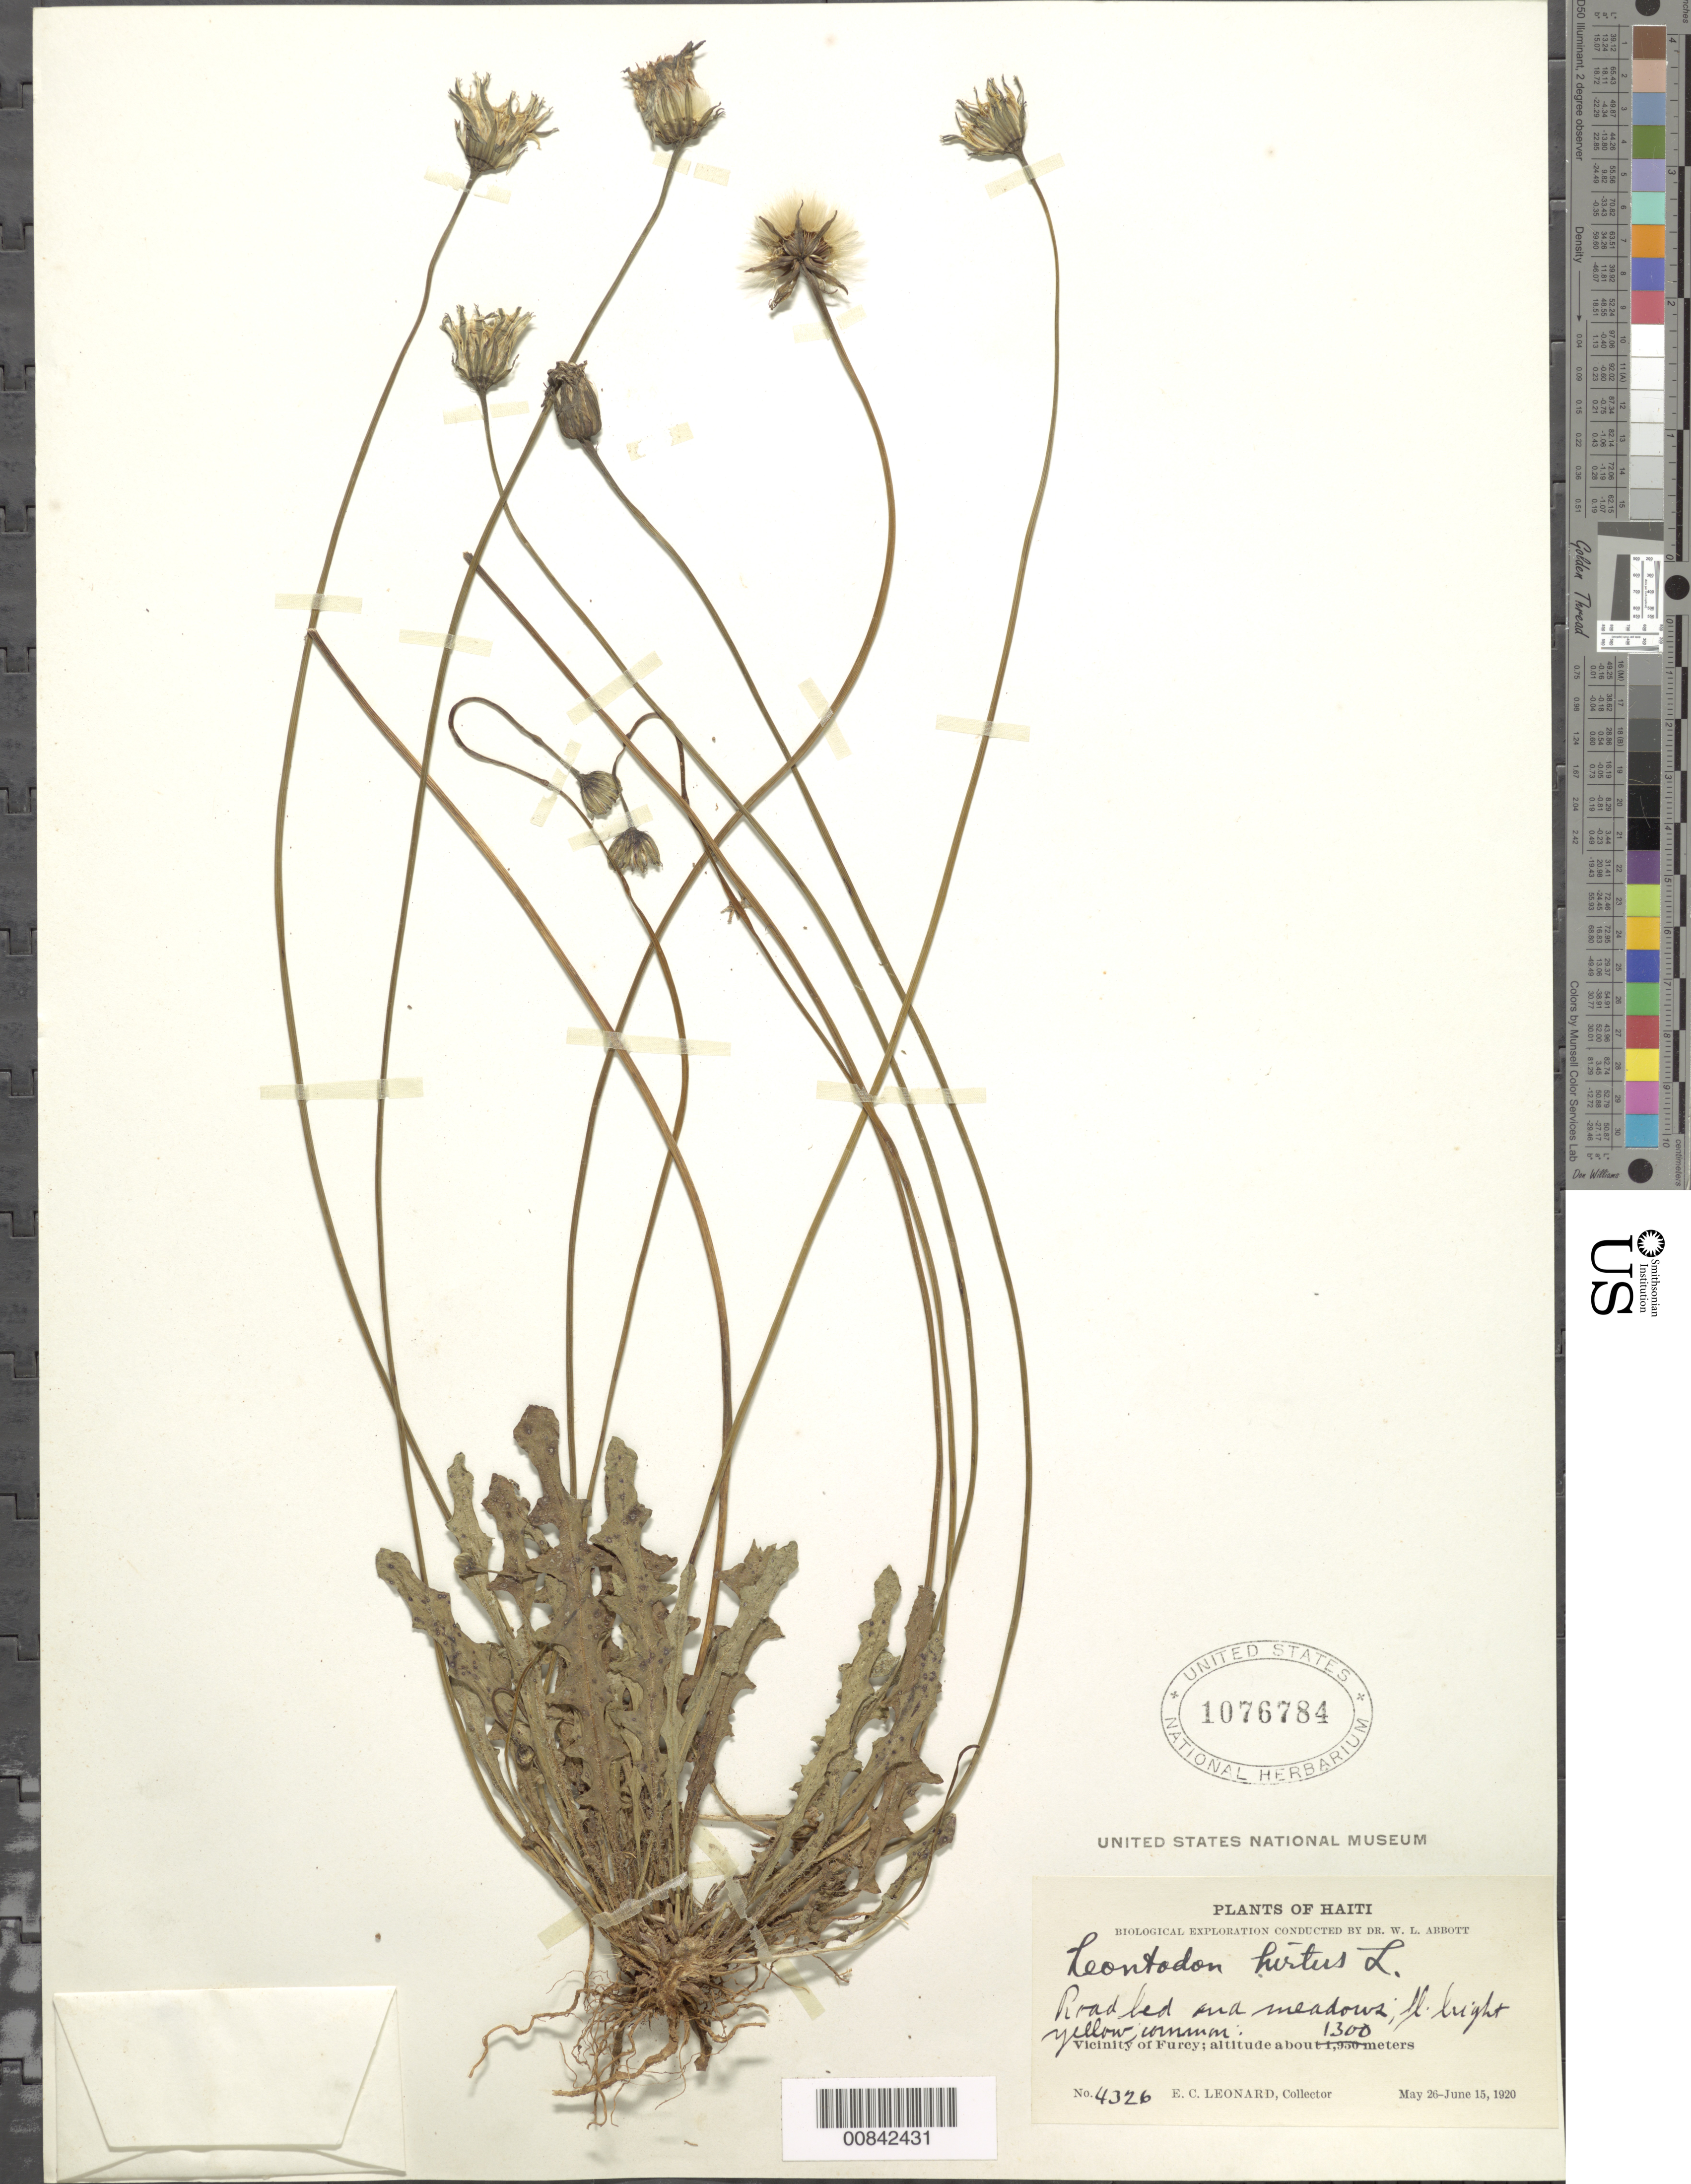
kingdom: Plantae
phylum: Tracheophyta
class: Magnoliopsida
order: Asterales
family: Asteraceae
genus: Leontodon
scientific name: Leontodon hirtus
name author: L.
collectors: E. C. Leonard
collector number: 4326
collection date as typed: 26 May 1920 to 15 Jun 1920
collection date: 1920-05-26/1920-06-15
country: Haiti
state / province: Ouest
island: Hispaniola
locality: Vicinity of Furcy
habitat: Road bed and meadows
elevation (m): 1300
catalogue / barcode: US 1076784